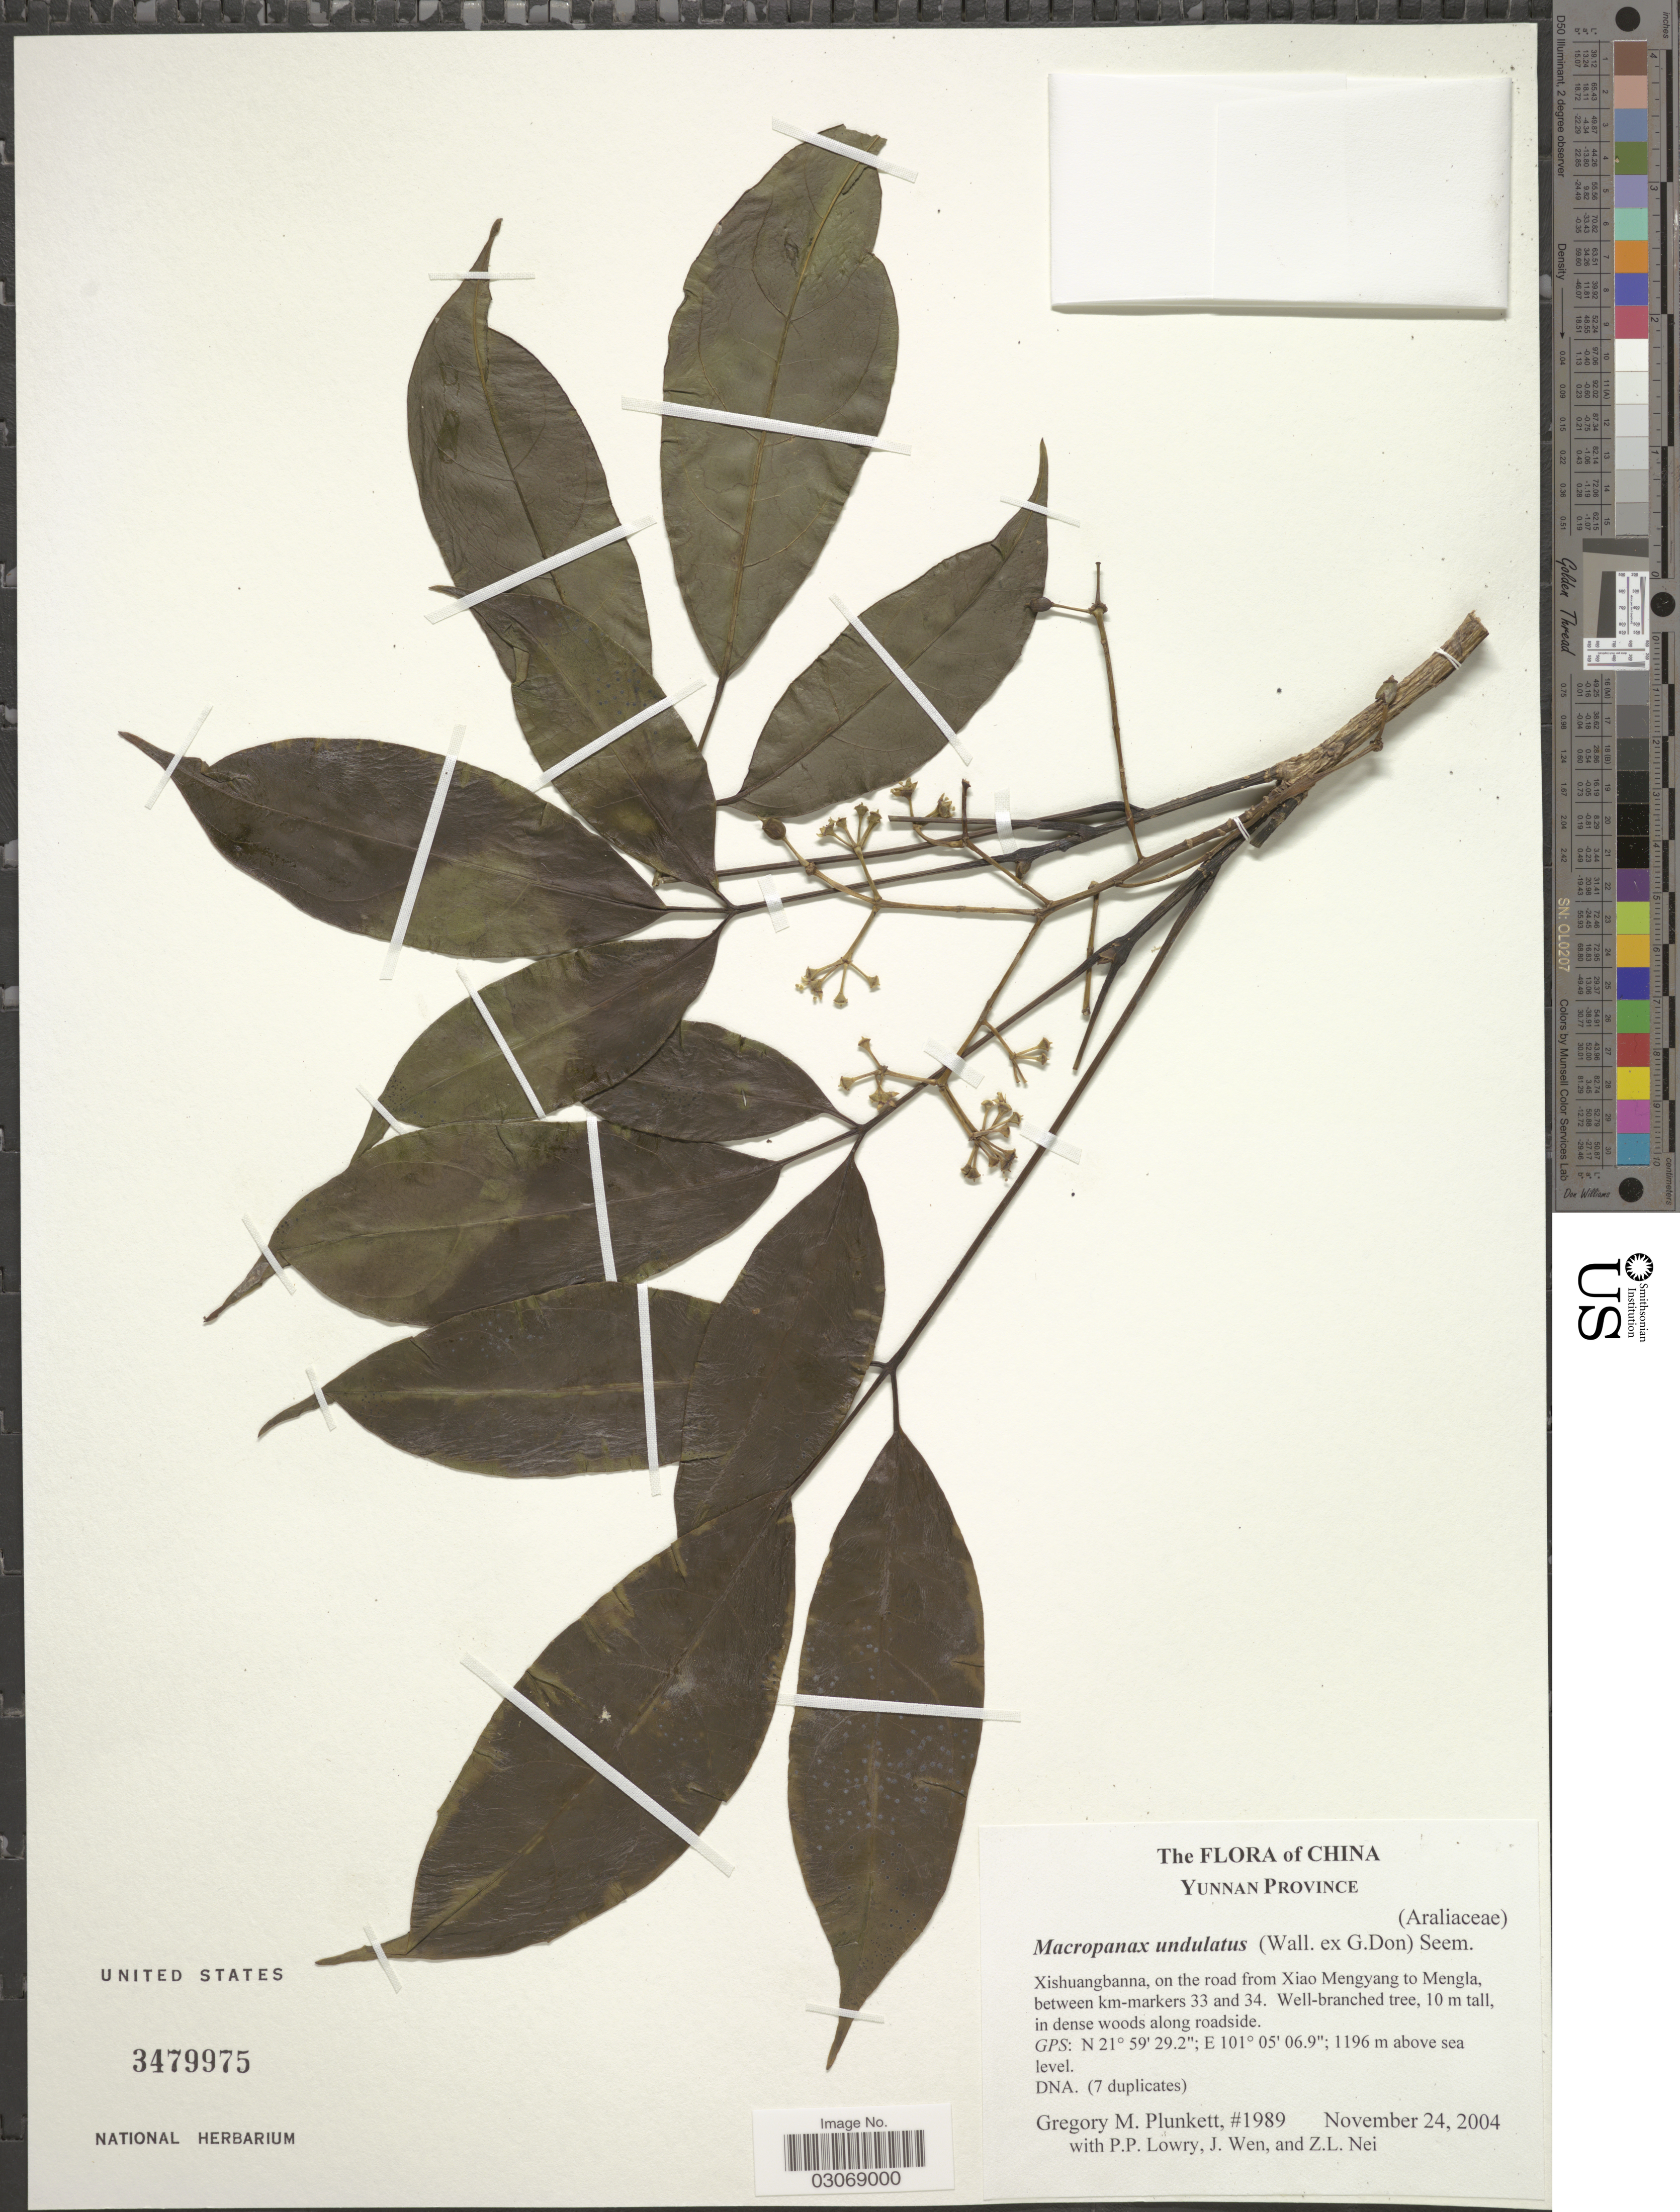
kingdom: Plantae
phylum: Tracheophyta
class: Magnoliopsida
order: Apiales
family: Araliaceae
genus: Macropanax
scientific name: Macropanax undulatus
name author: (Wall. ex G. Don) Seem.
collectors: G. M. Plunkett, P. Lowry, J. Wen & Z. Nei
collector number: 1989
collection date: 2004-11-24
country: China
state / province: Yunnan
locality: Yunnan Province. Xishuangbanna, on the road from Xiao Mengyang to Mengla, between km-markers 33 and 34.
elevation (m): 1196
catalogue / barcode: US 3479975